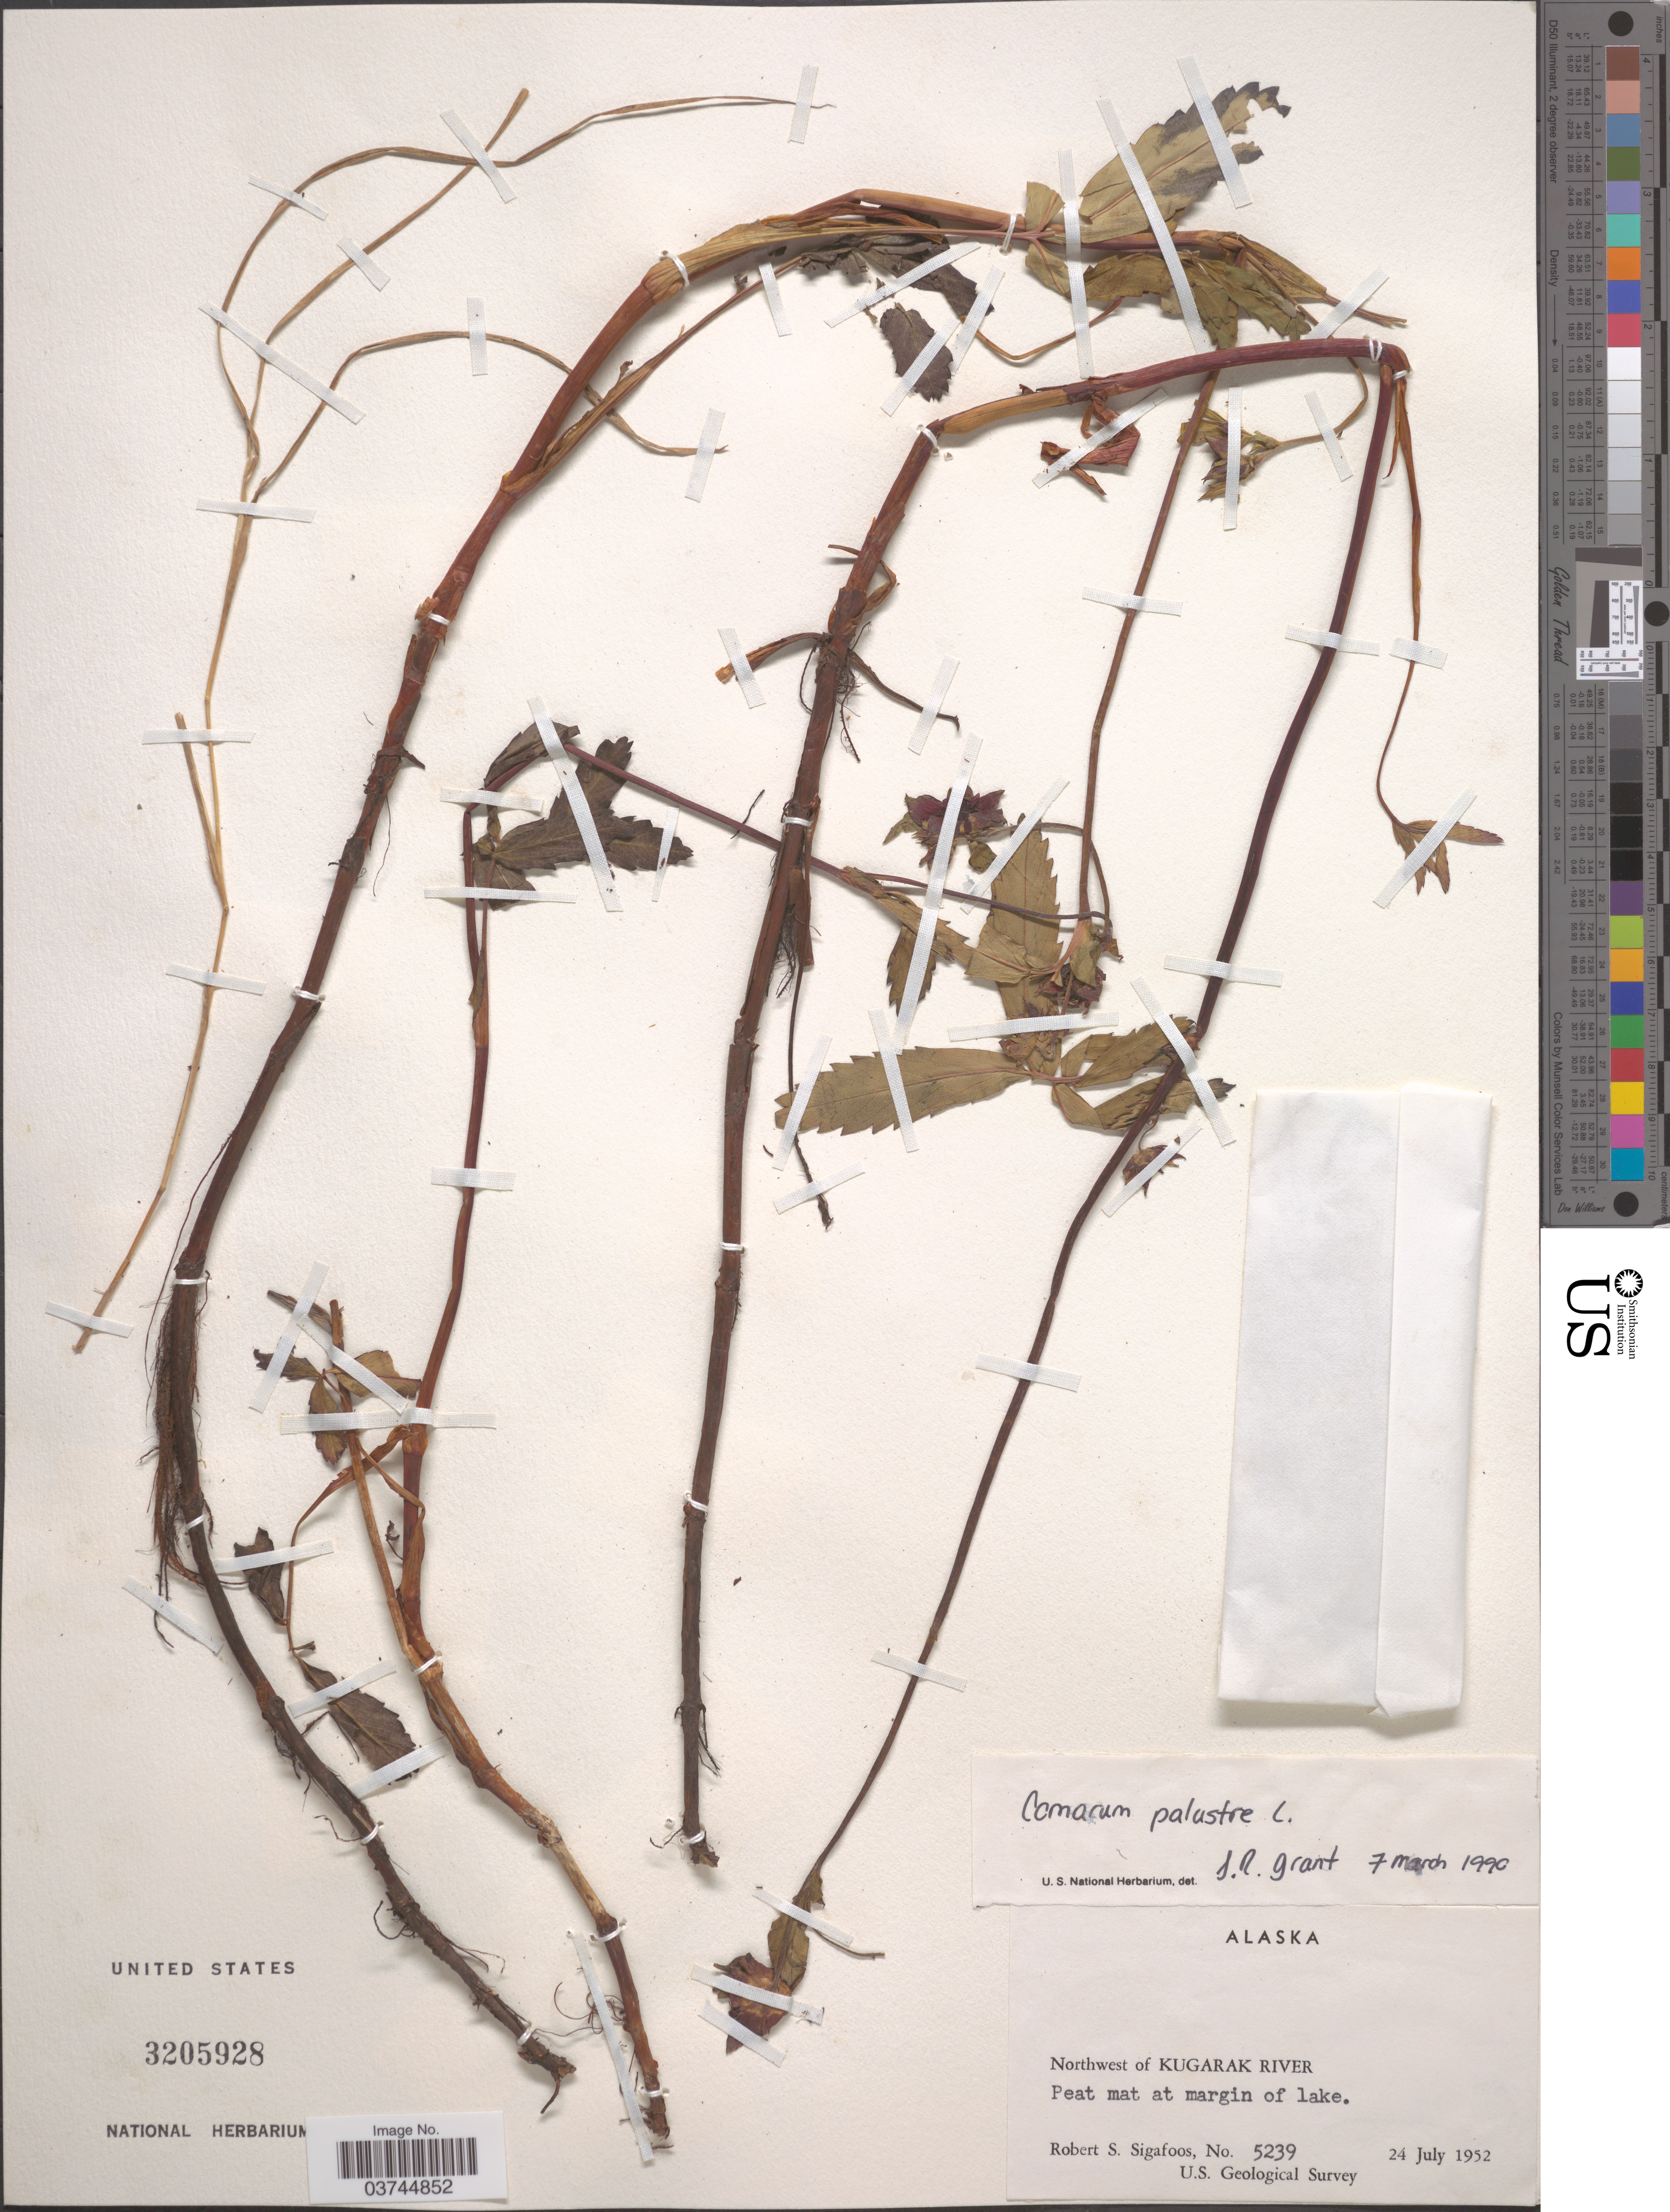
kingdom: Plantae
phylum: Tracheophyta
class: Magnoliopsida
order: Rosales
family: Rosaceae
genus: Comarum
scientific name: Comarum palustre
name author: L.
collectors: R. Sigafoos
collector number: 5239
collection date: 1952-07-24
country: United States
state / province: Alaska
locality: Northwest of Kugarak River. Peat mat at margin of lake.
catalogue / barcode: US 3205928